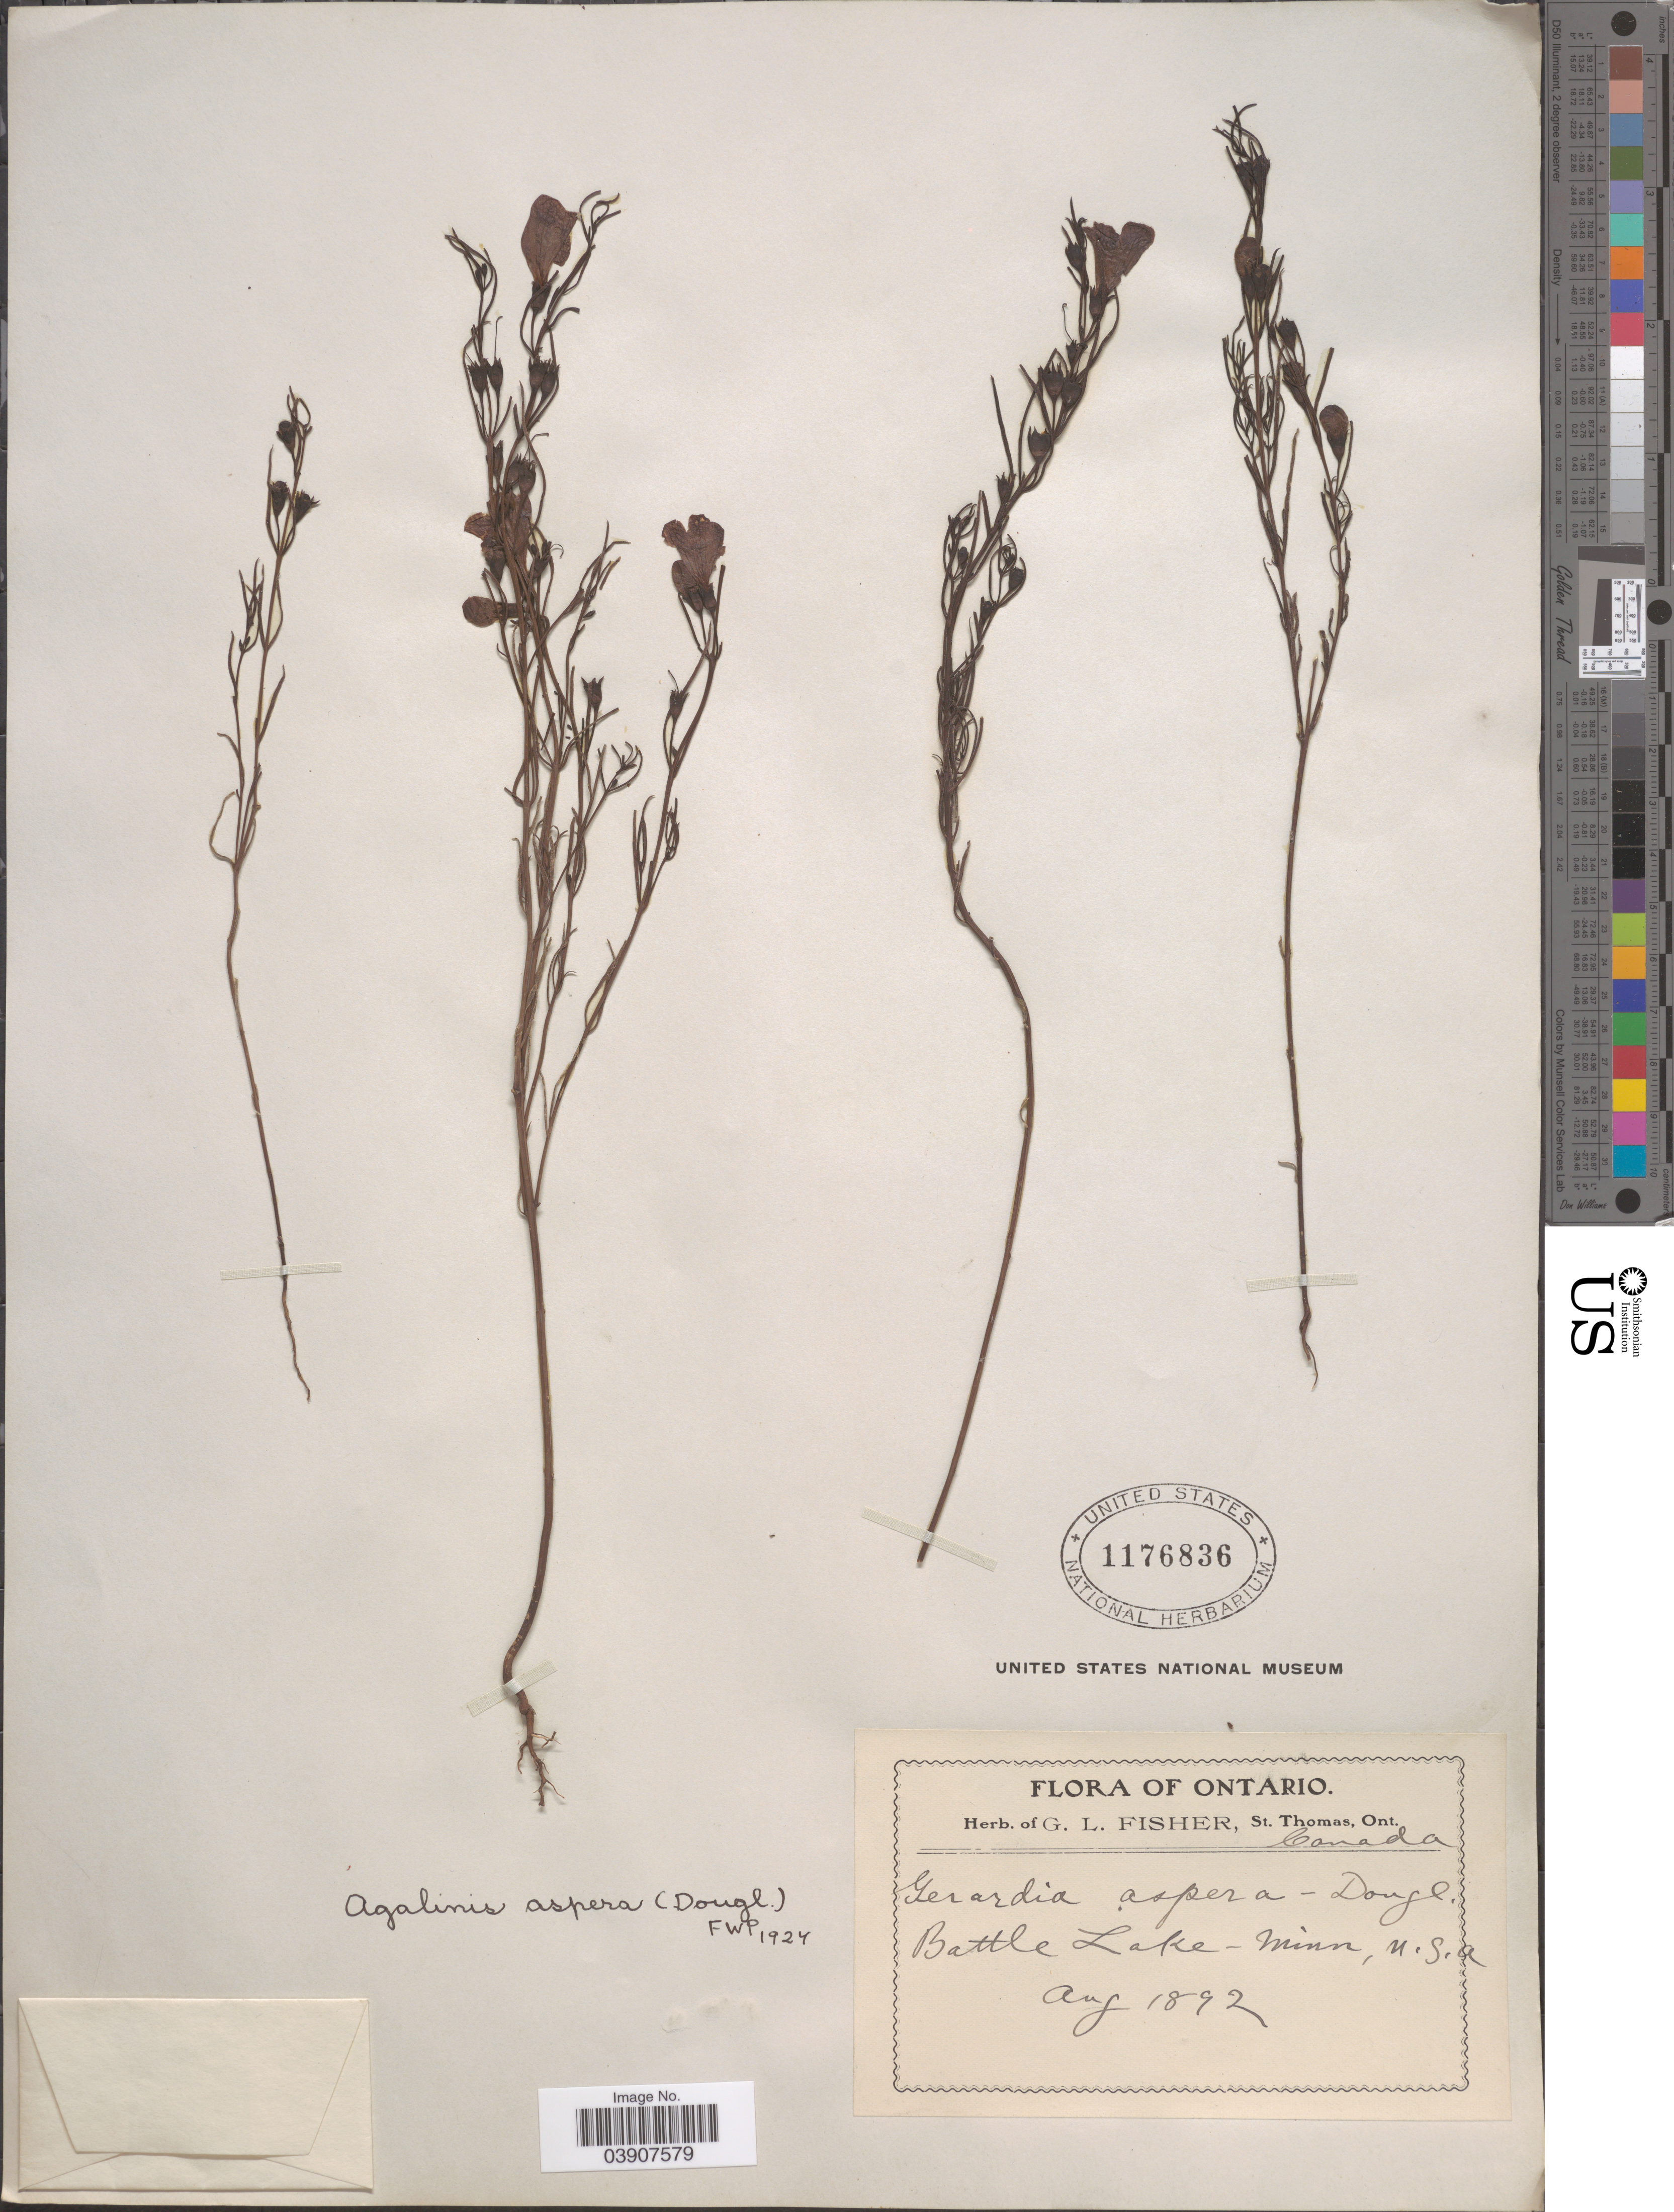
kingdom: Plantae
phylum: Tracheophyta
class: Magnoliopsida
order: Lamiales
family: Orobanchaceae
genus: Agalinis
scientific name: Agalinis aspera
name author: (Douglas ex Benth.) Britton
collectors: ex herb. Geo L. Fisher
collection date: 1892-08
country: Canada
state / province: Ontario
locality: Battle Lake. N.S.A.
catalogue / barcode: US 1176836